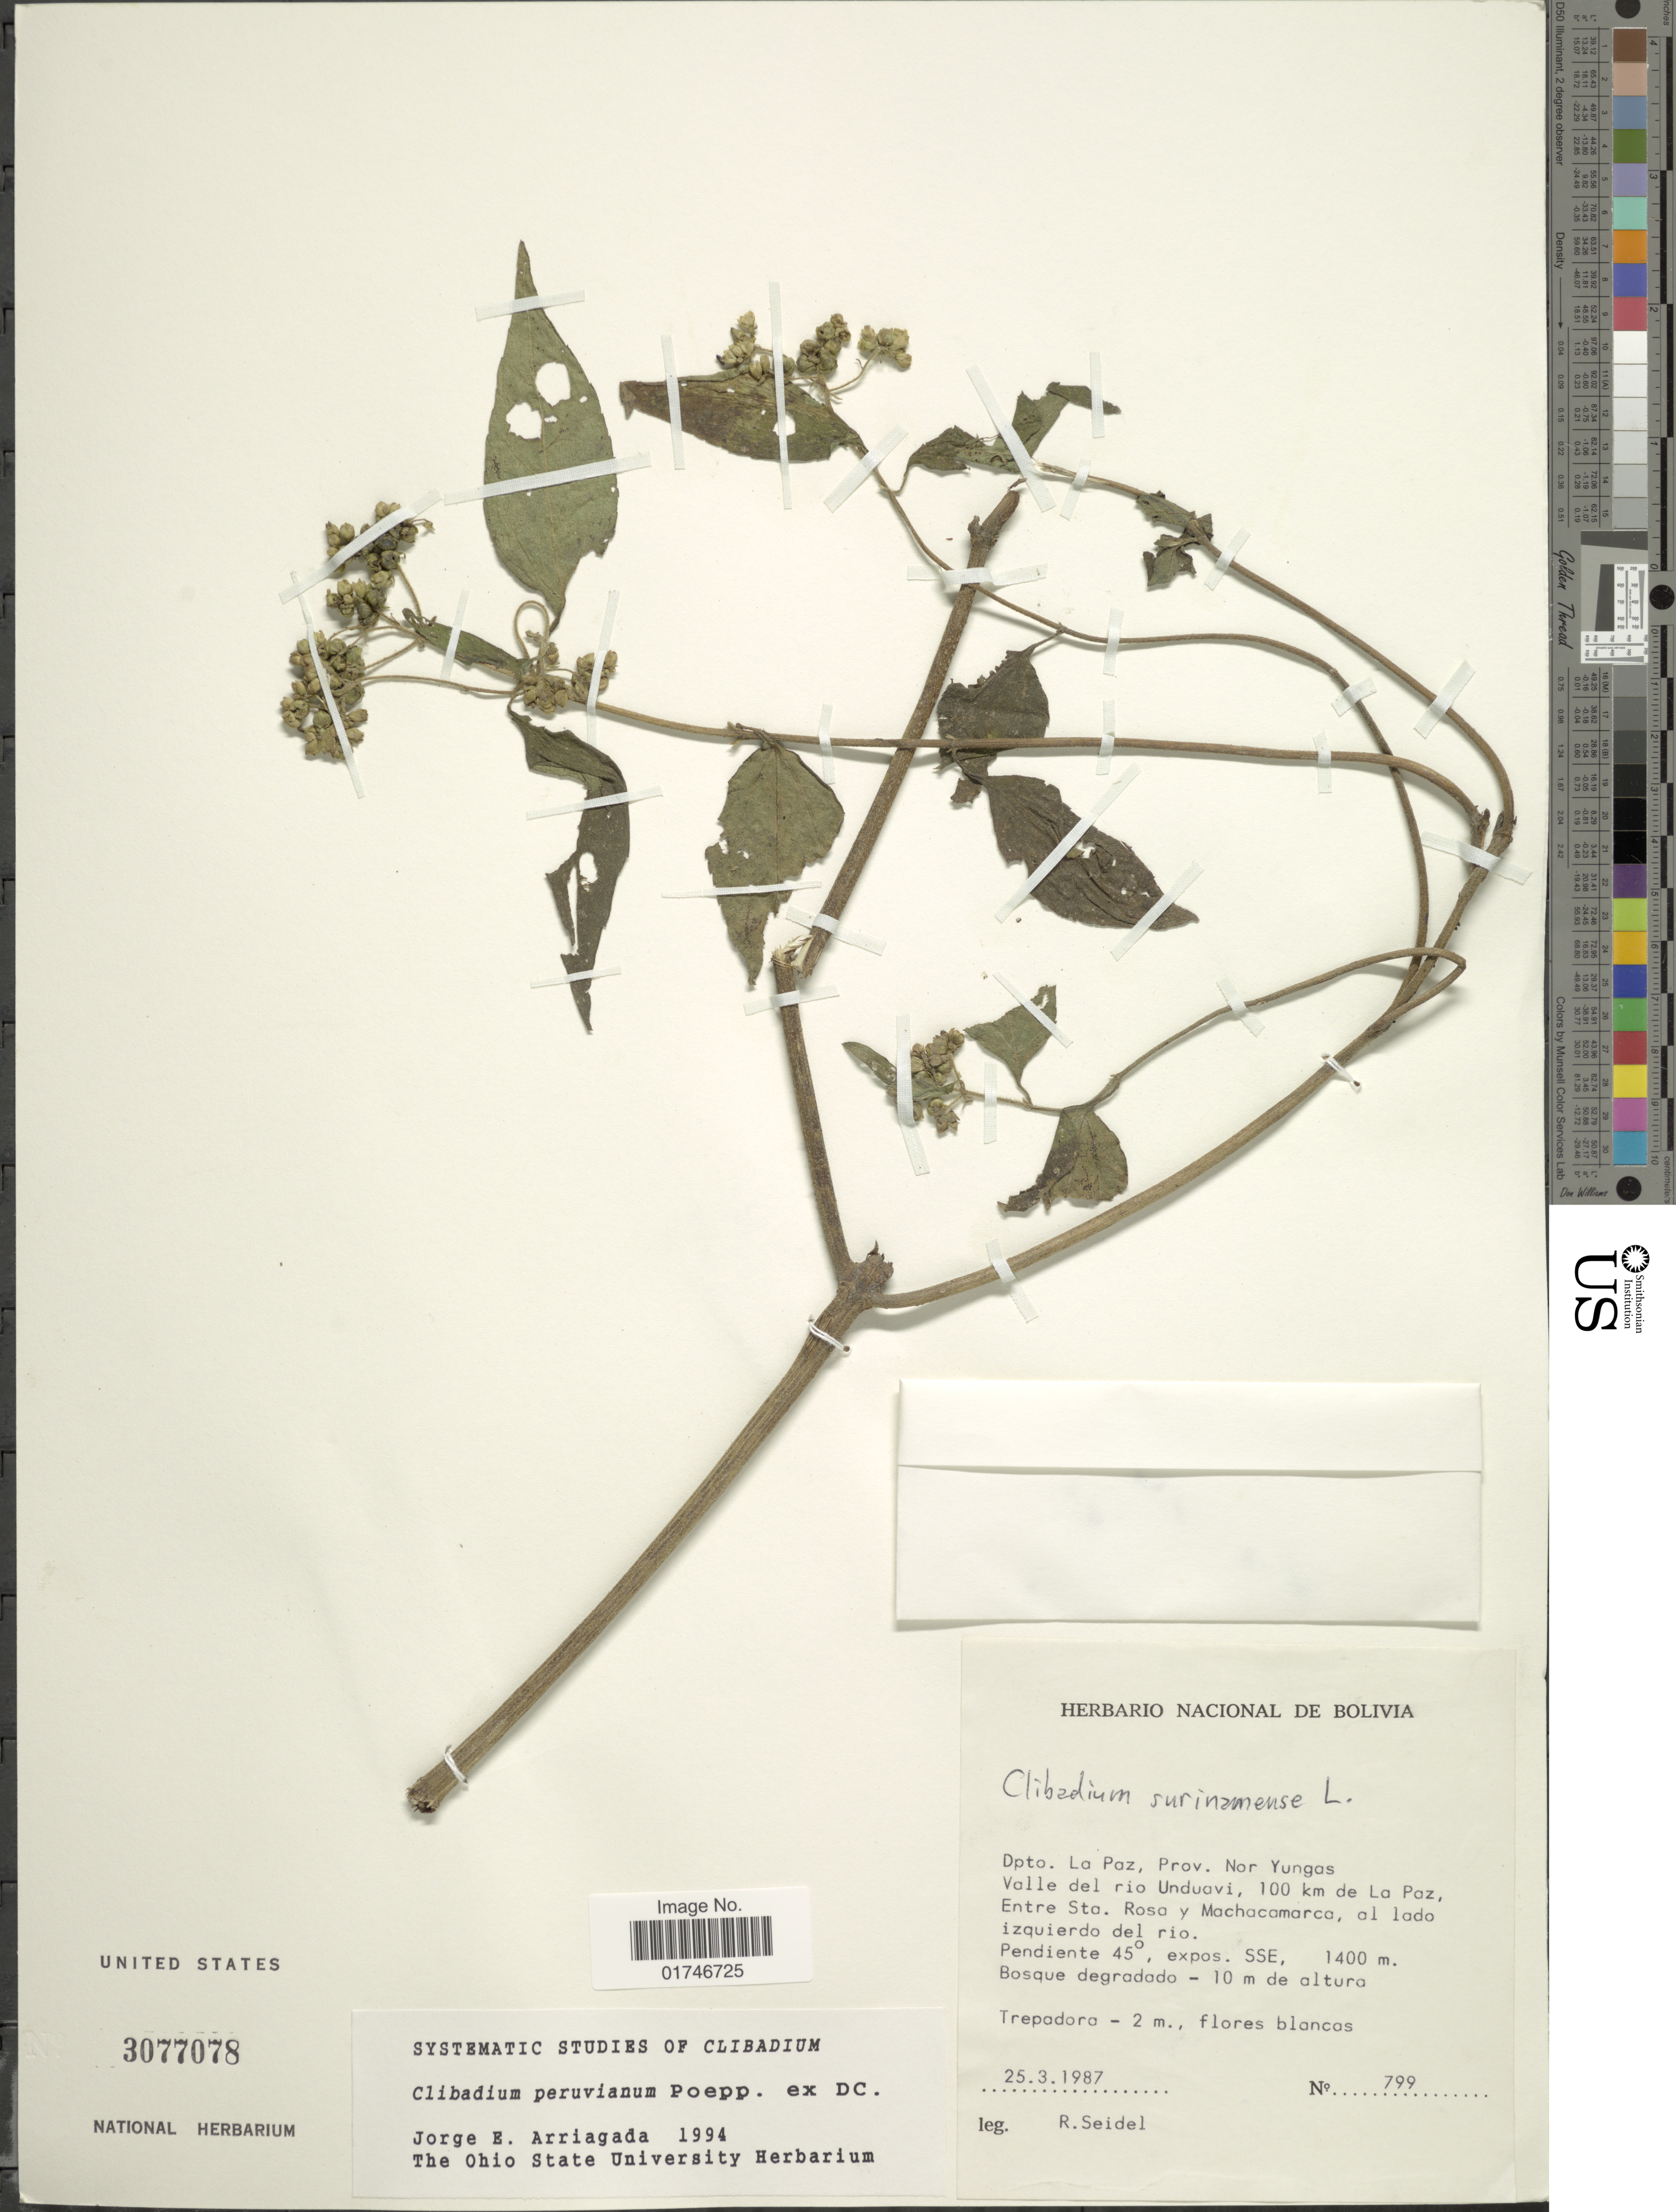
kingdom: Plantae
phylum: Tracheophyta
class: Magnoliopsida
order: Asterales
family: Asteraceae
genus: Clibadium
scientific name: Clibadium peruvianum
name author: Poepp.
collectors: R. Seidel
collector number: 799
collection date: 1987-03-25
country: Bolivia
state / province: La Paz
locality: Dpto. La Paz, Prov. Nor Yungas. Valle del rio Unduavi, 100 km de La Paz, Entre Sta. Rosa y Machacamarca, al lado izquerdo del rio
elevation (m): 1400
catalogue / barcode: US 3077078